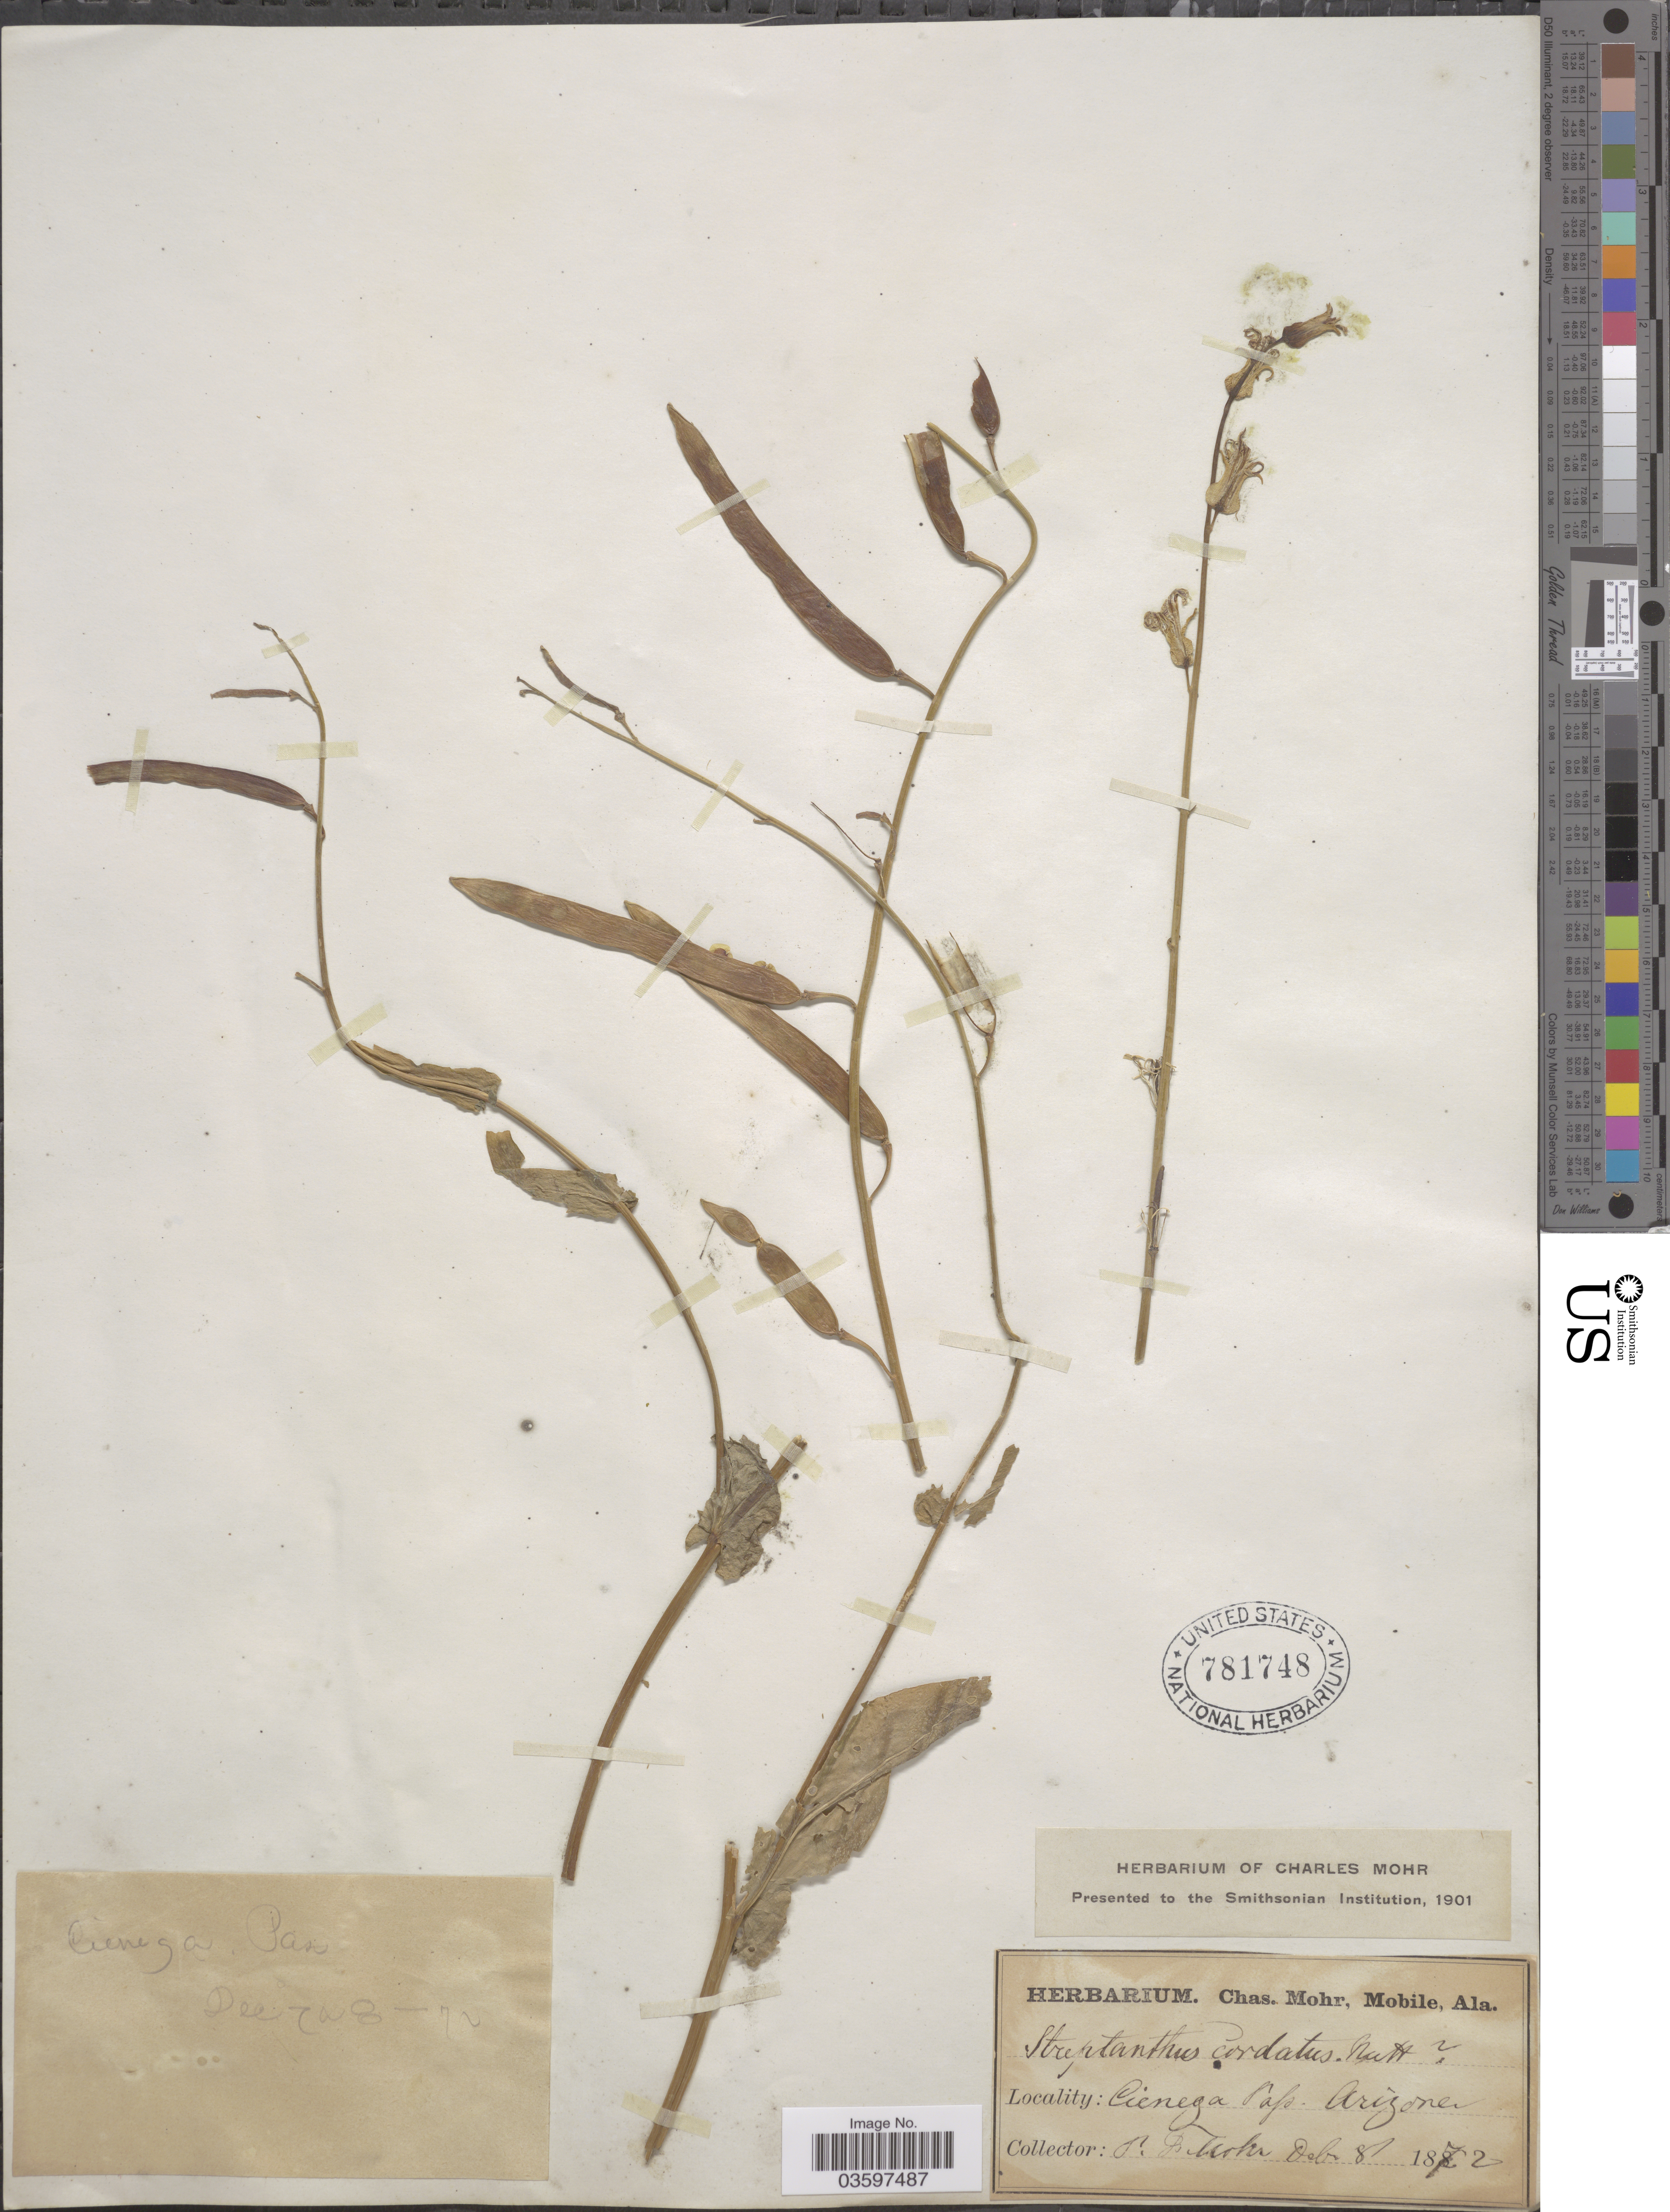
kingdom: Plantae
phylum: Tracheophyta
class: Magnoliopsida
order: Brassicales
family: Brassicaceae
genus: Streptanthus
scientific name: Streptanthus cordatus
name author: Nutt. ex Torr. & A. Gray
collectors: Mohr, C. T. (herbarium)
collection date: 1872-02-08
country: United States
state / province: Arizona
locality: Cienega Pass.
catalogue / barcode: US 781748